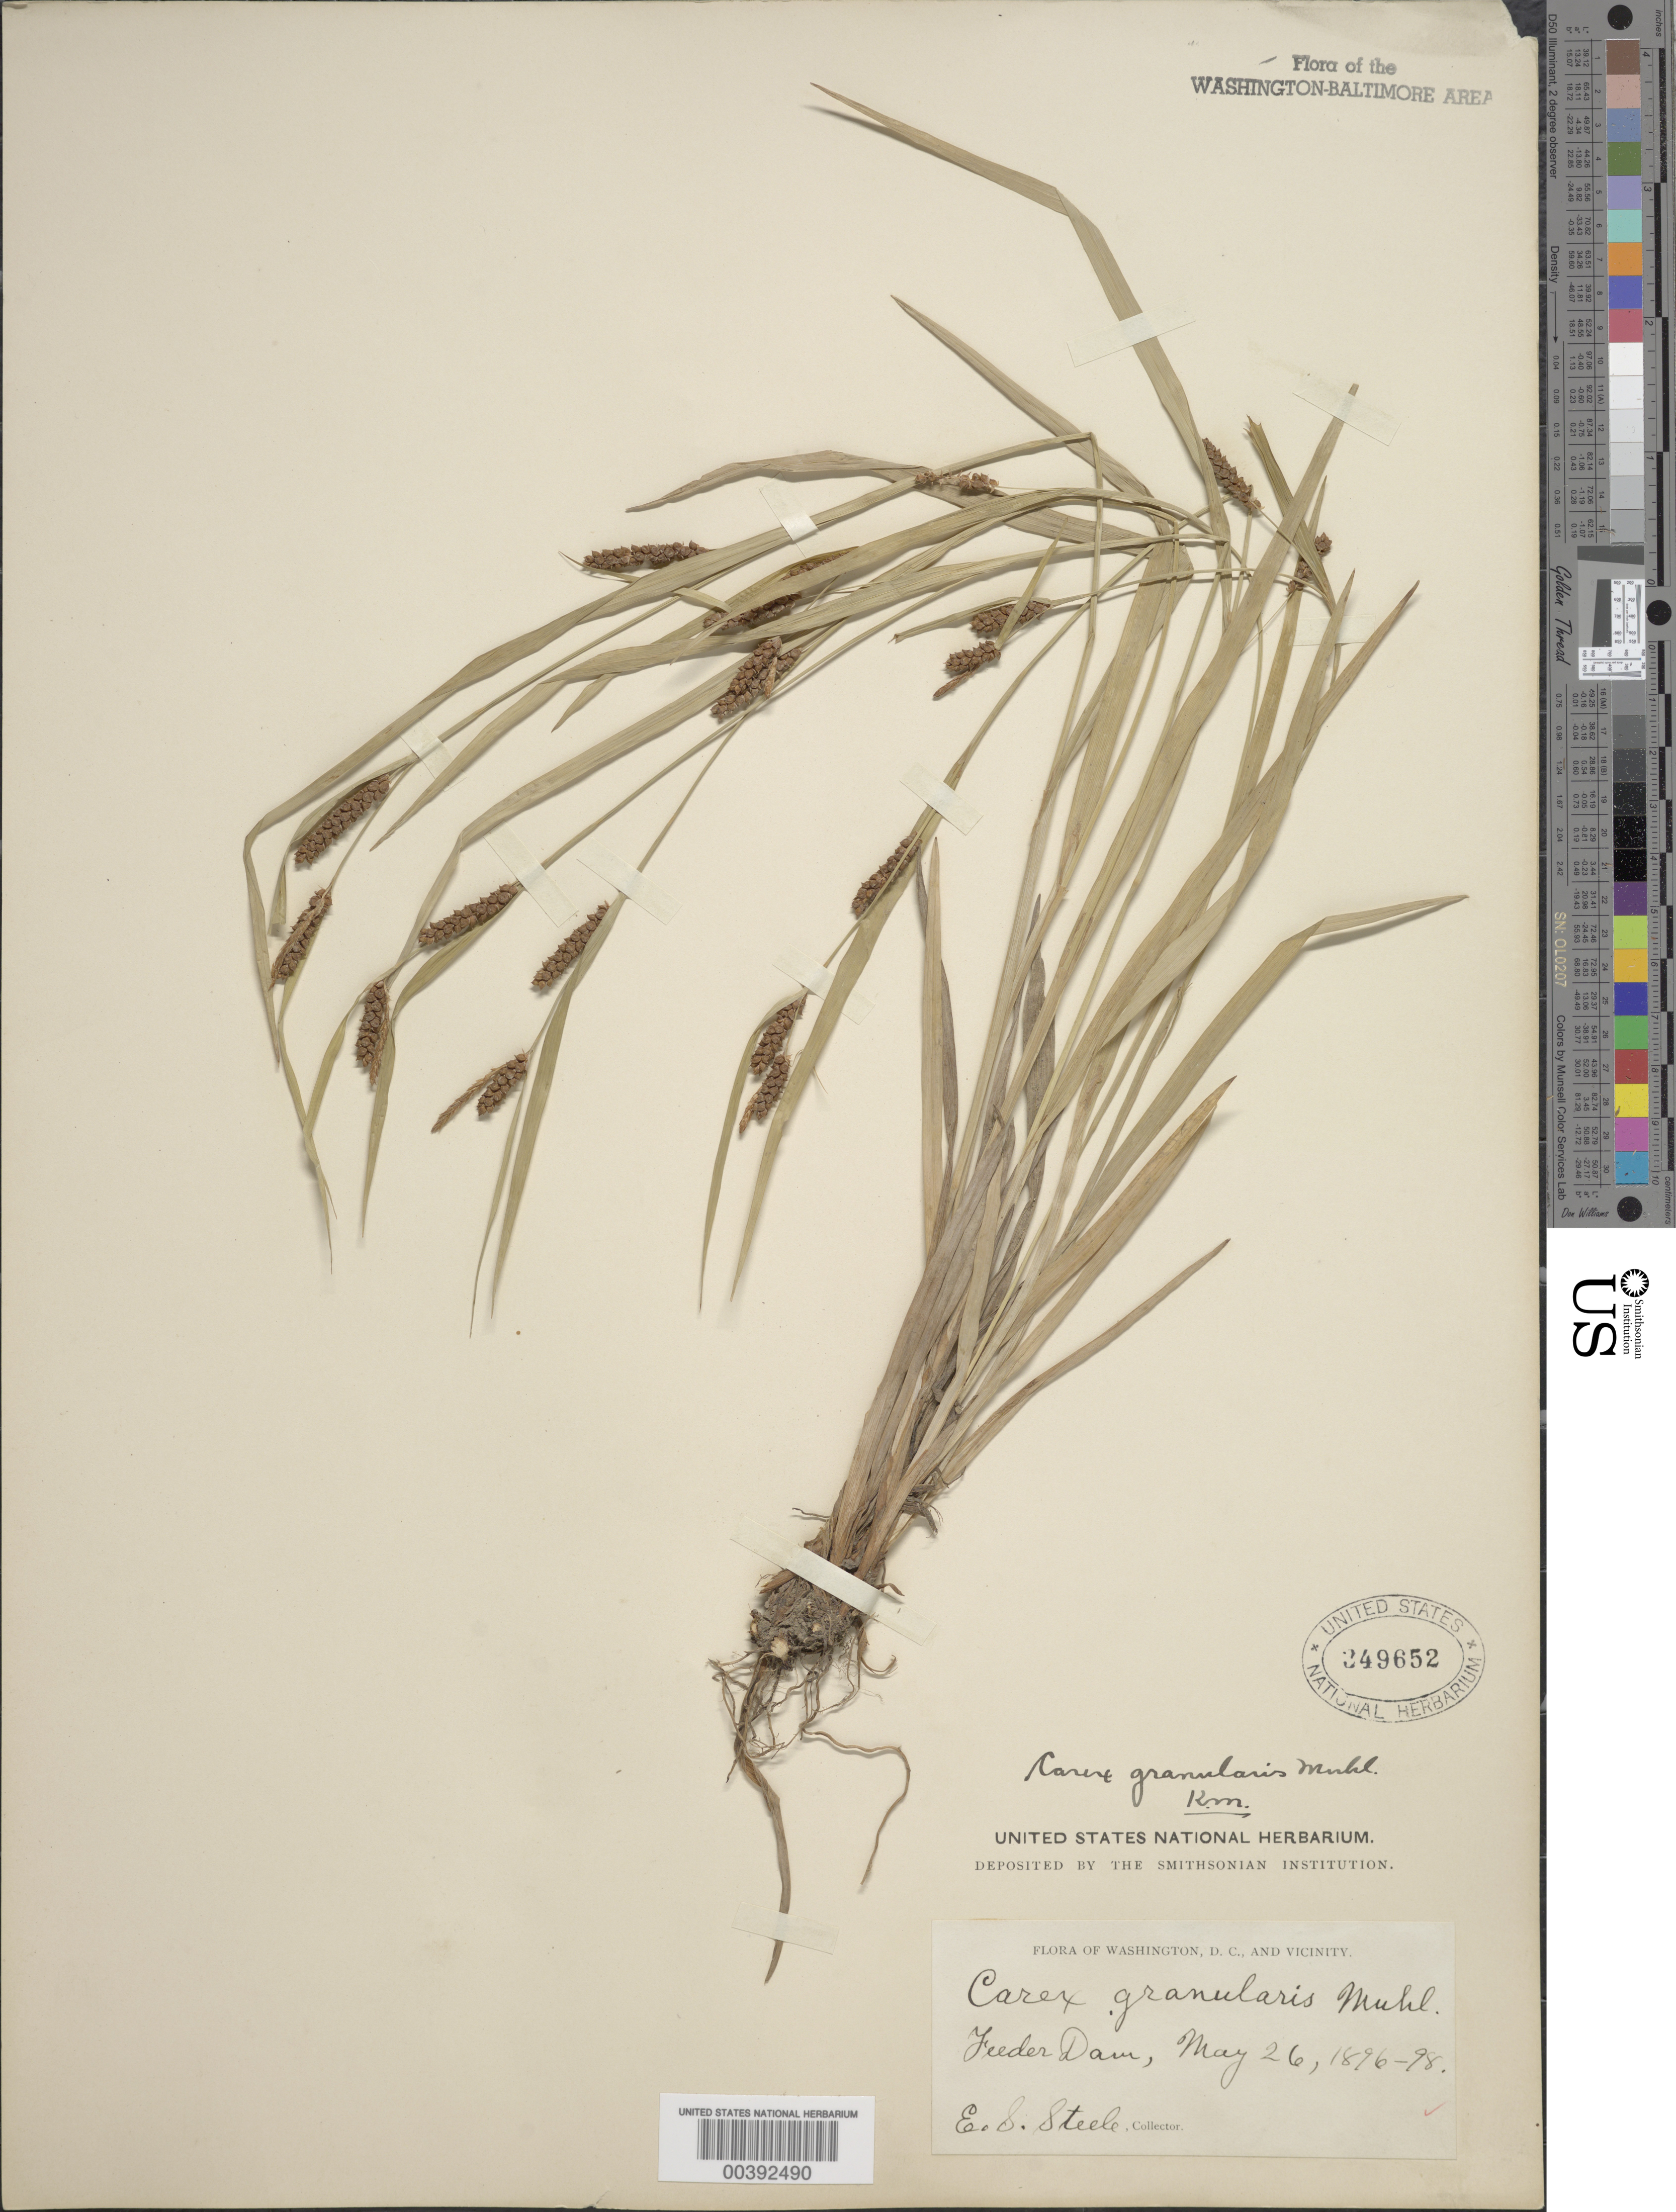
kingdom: Plantae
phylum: Tracheophyta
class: Liliopsida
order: Poales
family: Cyperaceae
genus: Carex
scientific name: Carex granularis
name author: Muhl. ex Willd.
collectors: E. Steele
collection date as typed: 26 May 1896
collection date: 1896-05-26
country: United States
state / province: Maryland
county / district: Montgomery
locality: Feeder Dam C. & O. Canal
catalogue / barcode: US 349652